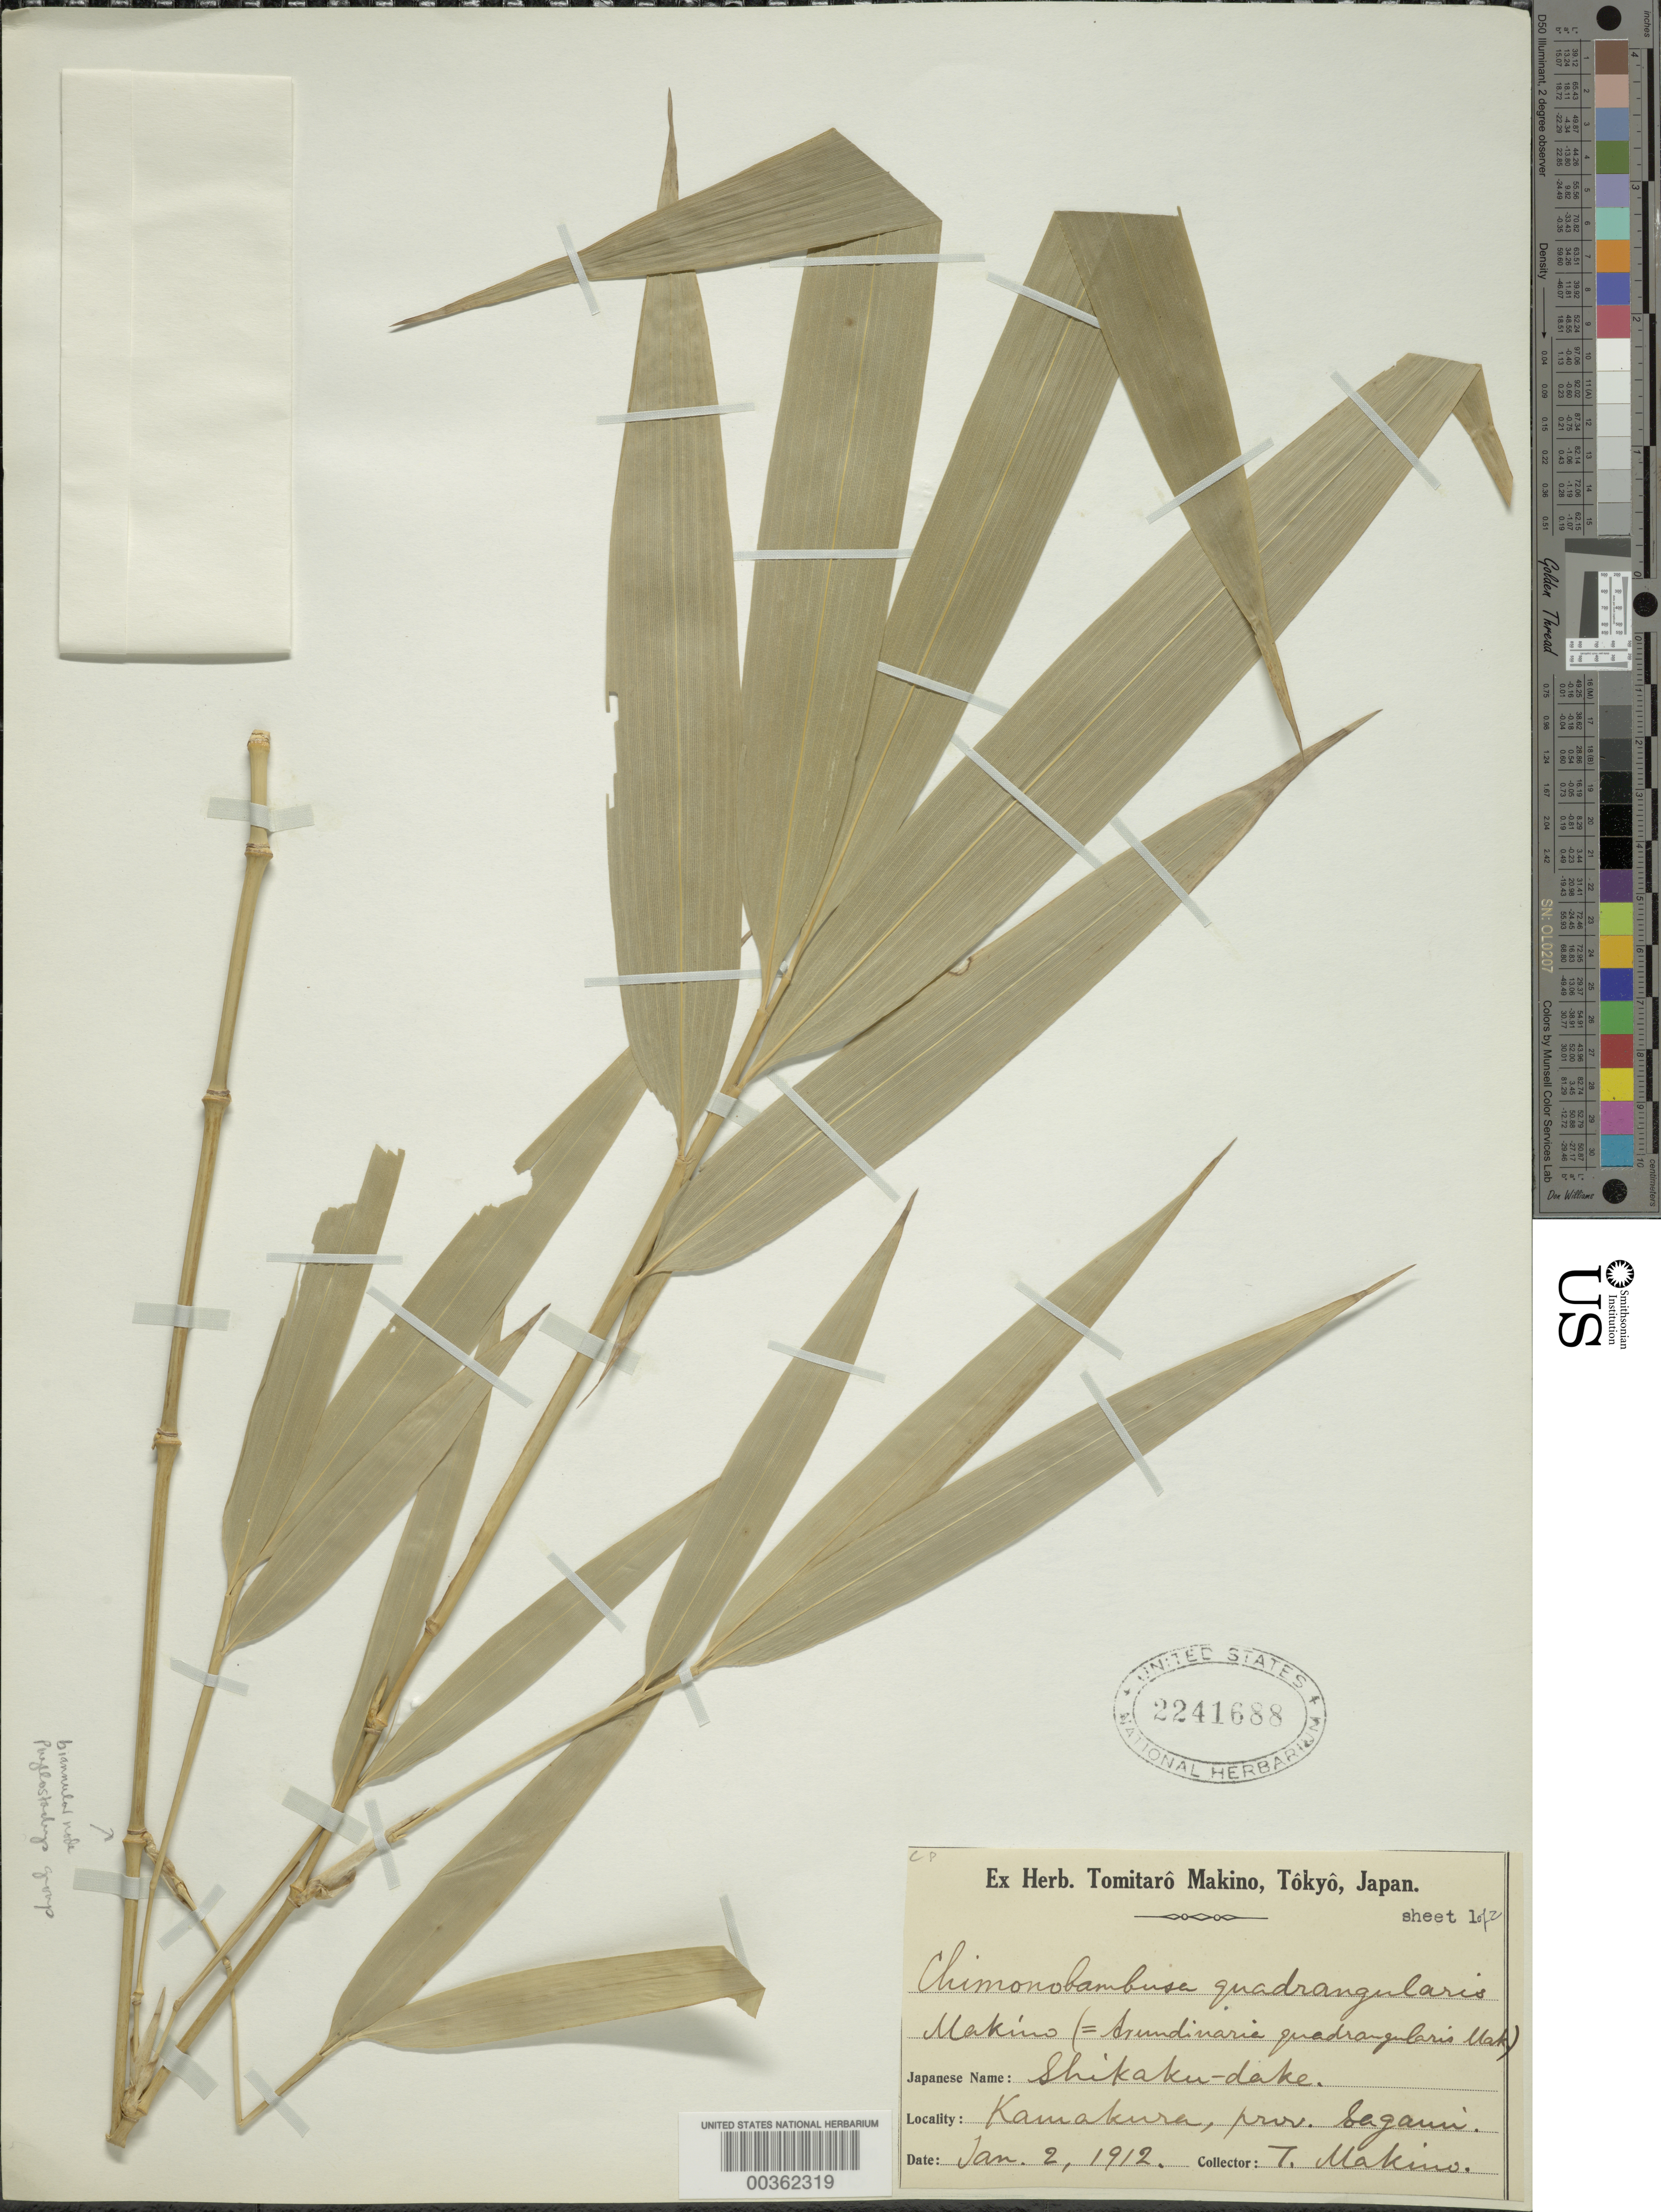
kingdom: Plantae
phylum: Tracheophyta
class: Liliopsida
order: Poales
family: Poaceae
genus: Chimonobambusa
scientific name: Chimonobambusa quadrangularis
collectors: T. Makino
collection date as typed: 02 Jan 1912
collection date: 1912-01-02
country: Japan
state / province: Kagosima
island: Kyushu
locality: Kamakura, prov. sagami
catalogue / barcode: US 2241688